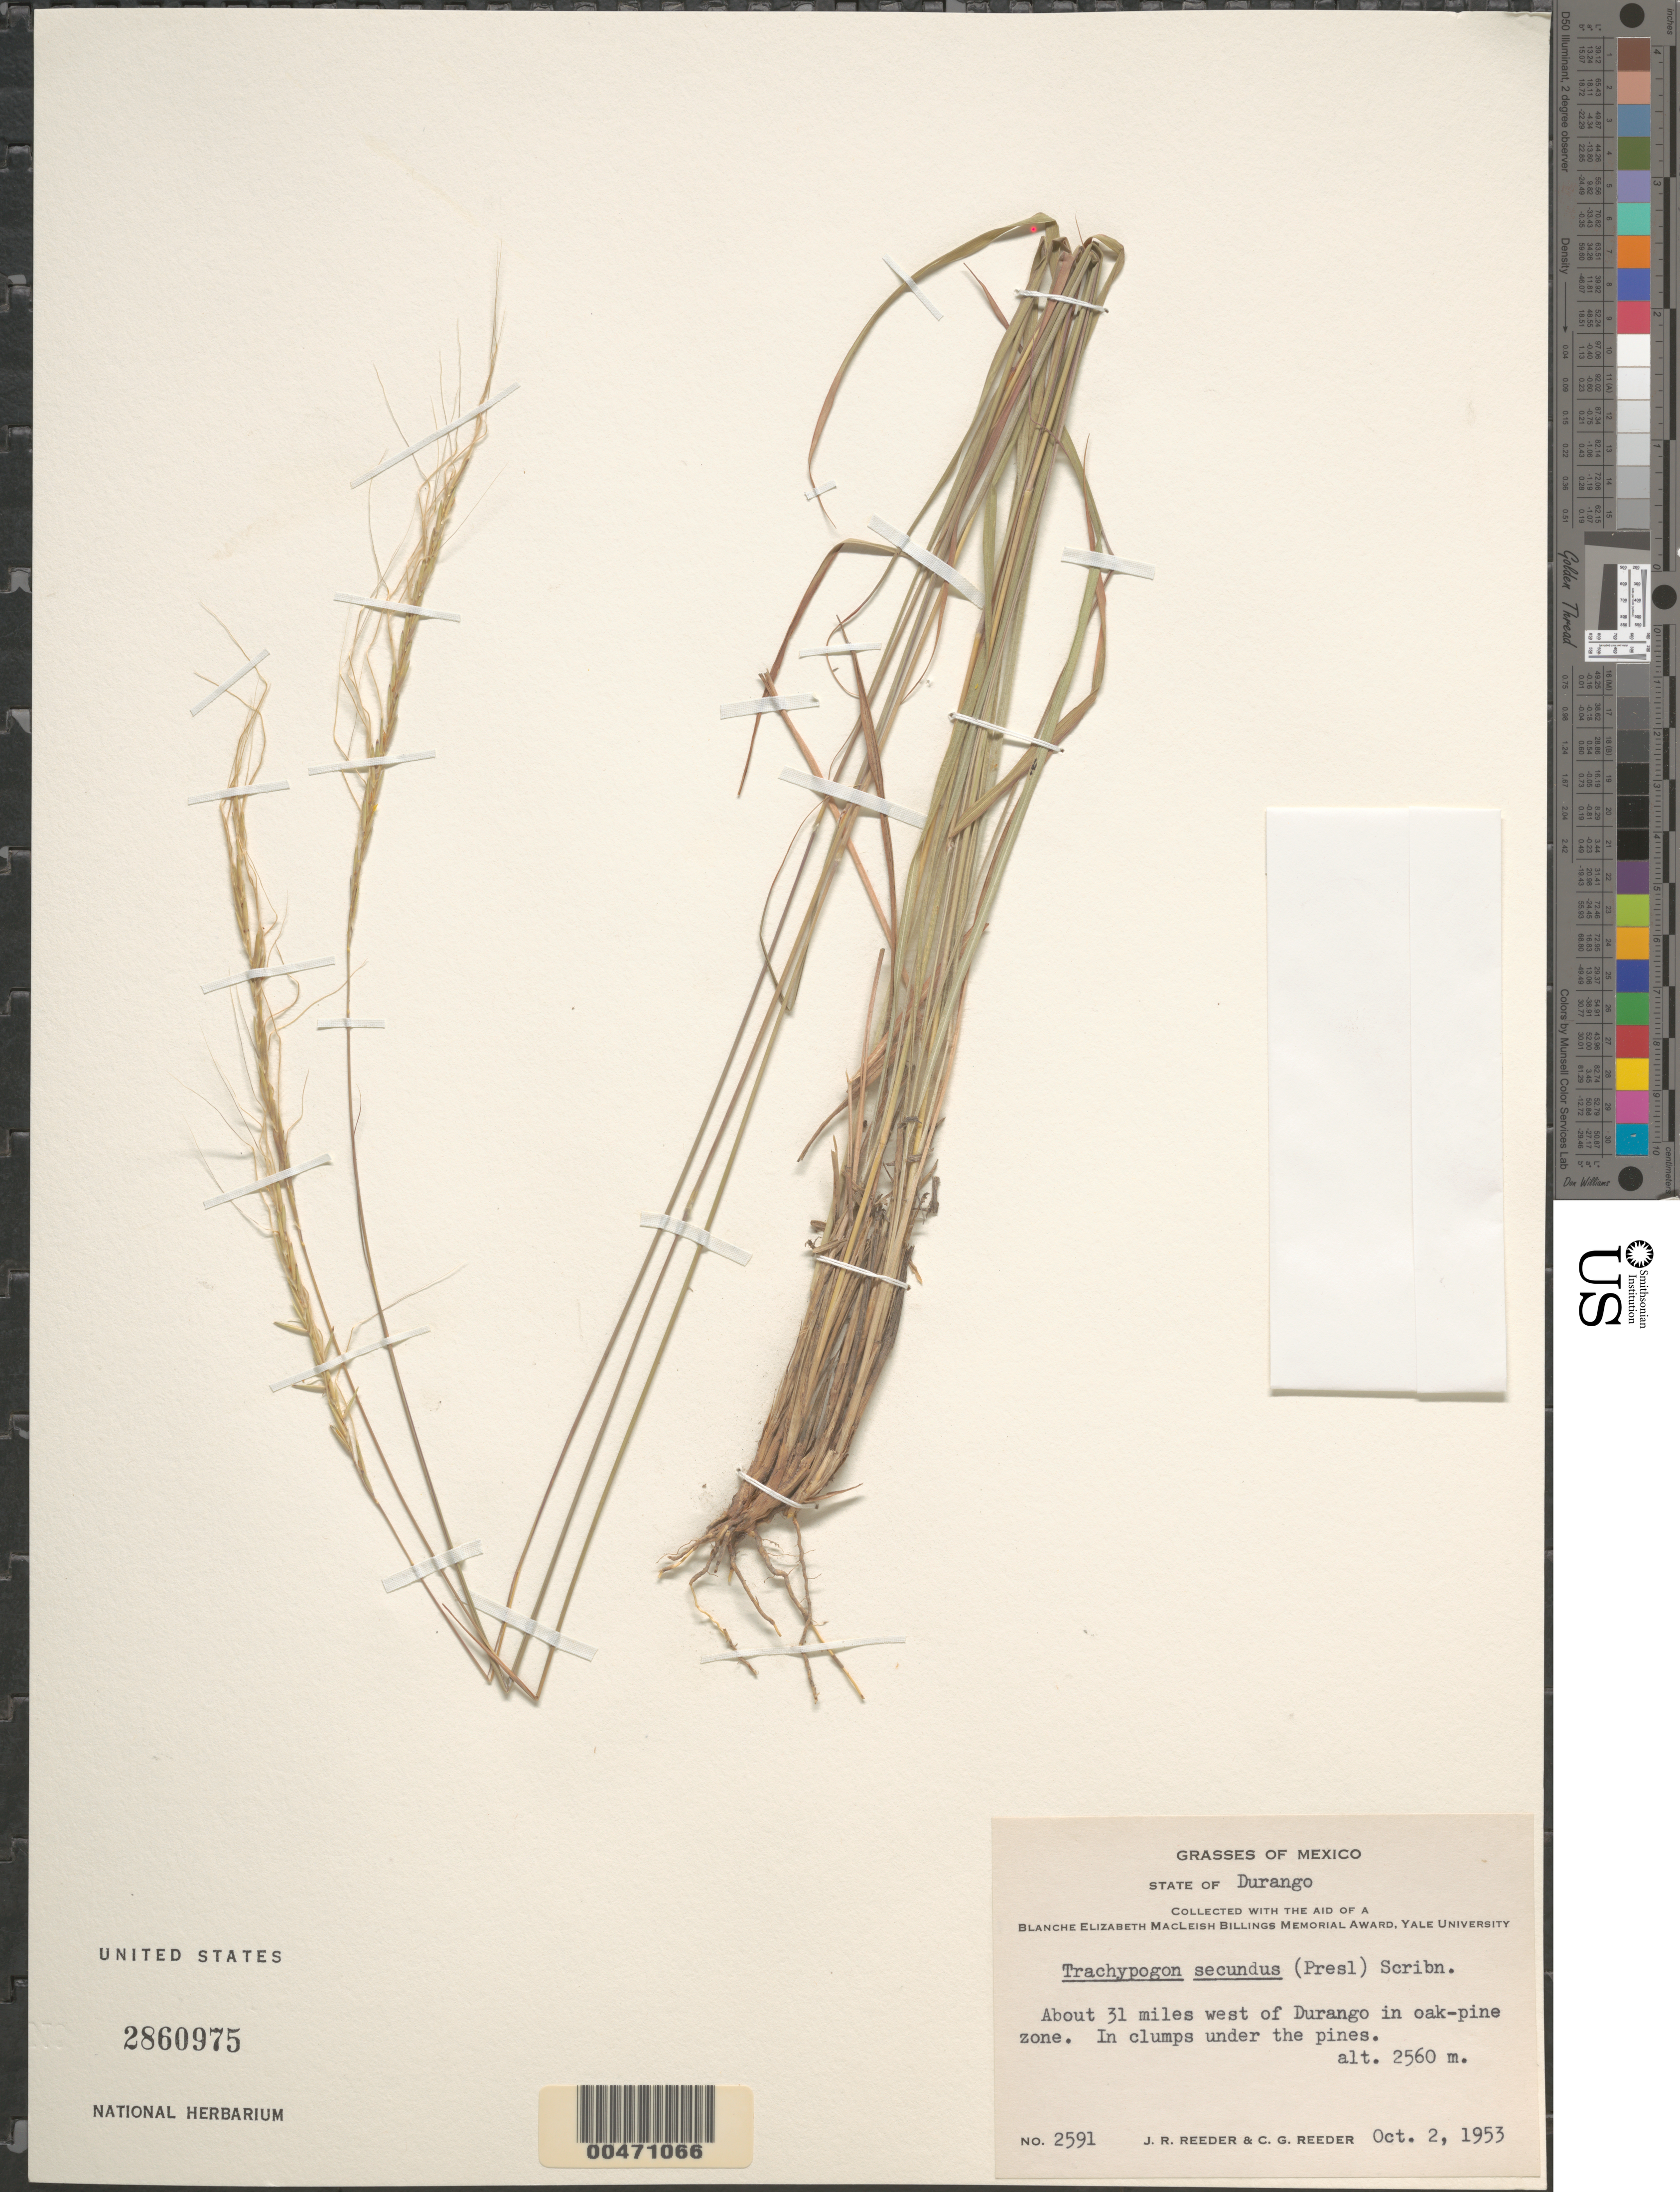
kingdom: Plantae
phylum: Tracheophyta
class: Liliopsida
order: Poales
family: Poaceae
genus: Trachypogon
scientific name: Trachypogon secundus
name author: (J. Presl) Scribn.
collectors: J. R. Reeder & C. G. Reeder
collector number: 2591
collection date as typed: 2 Oct 1953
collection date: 1953-10-02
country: Mexico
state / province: Durango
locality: About 31 mi W of Durango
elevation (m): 2560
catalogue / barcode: US 2860975